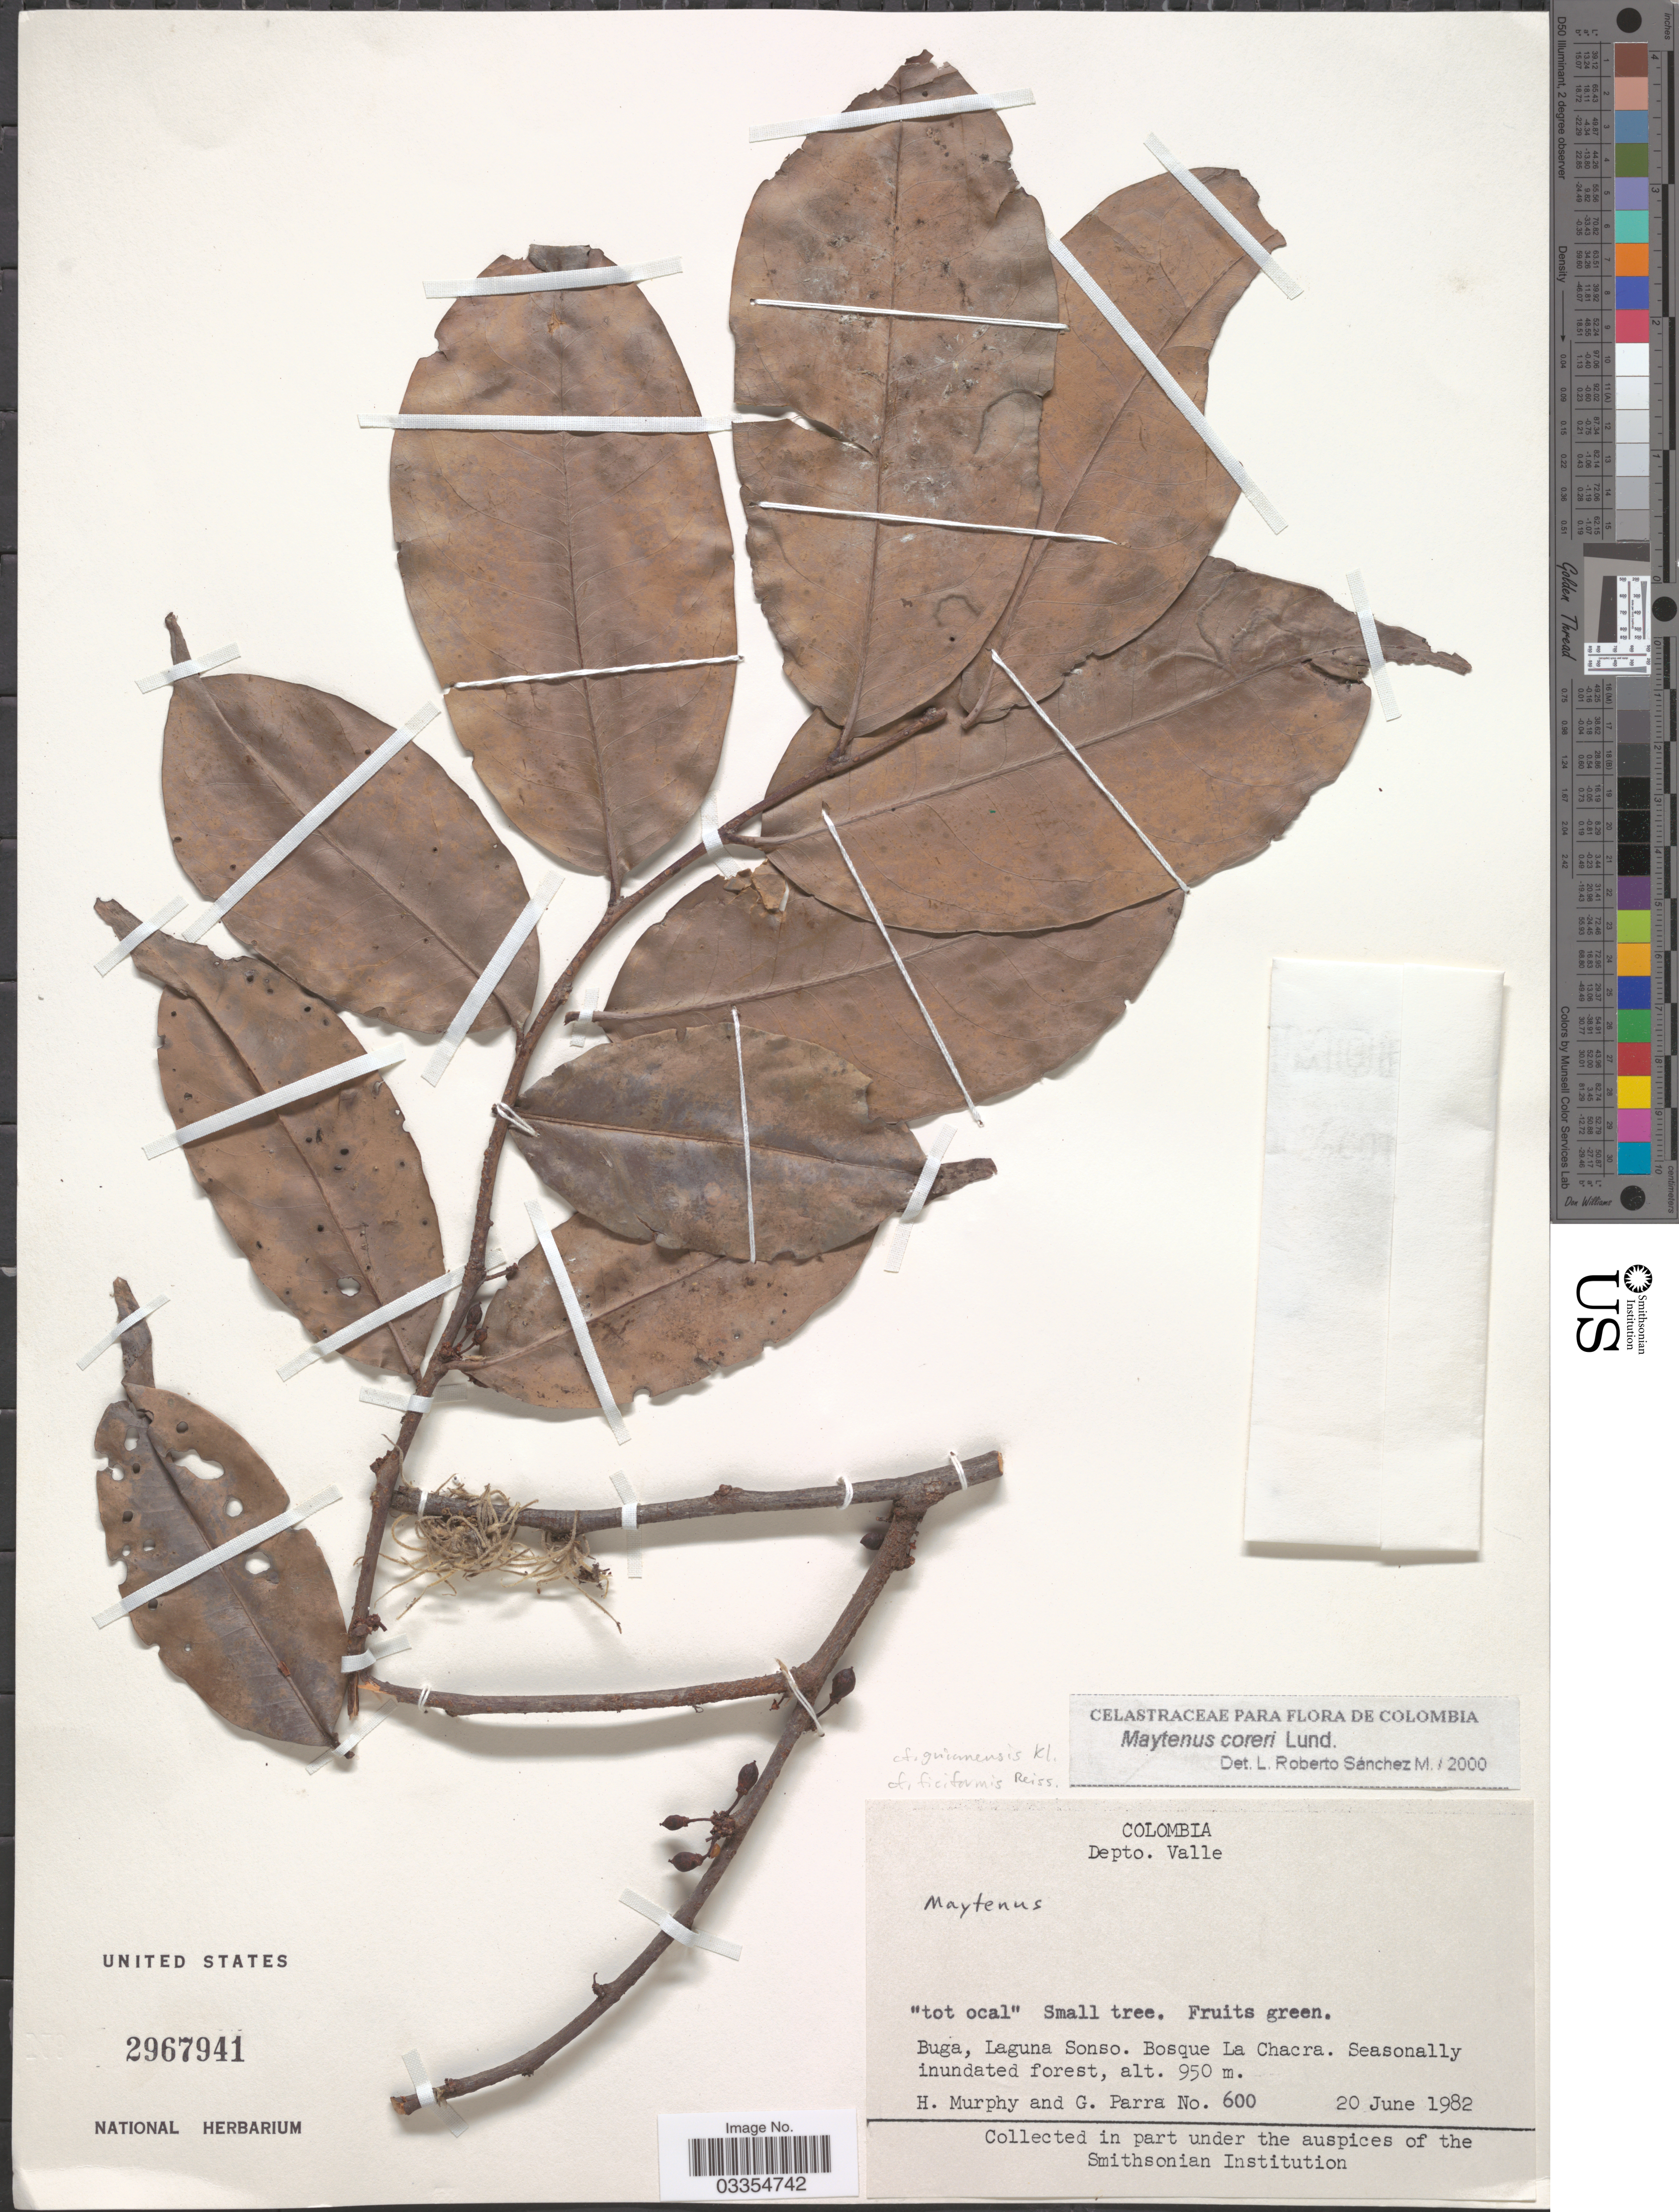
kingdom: Plantae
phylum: Tracheophyta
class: Magnoliopsida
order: Celastrales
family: Celastraceae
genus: Maytenus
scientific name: Maytenus corei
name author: Lundell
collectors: H. Murphy & G. Parra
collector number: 600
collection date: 1982-06-20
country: Colombia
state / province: Valle del Cauca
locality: Depto. Valle. Buga, Laguna Sonso. Bosque La Chacra.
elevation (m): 950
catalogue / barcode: US 2967941